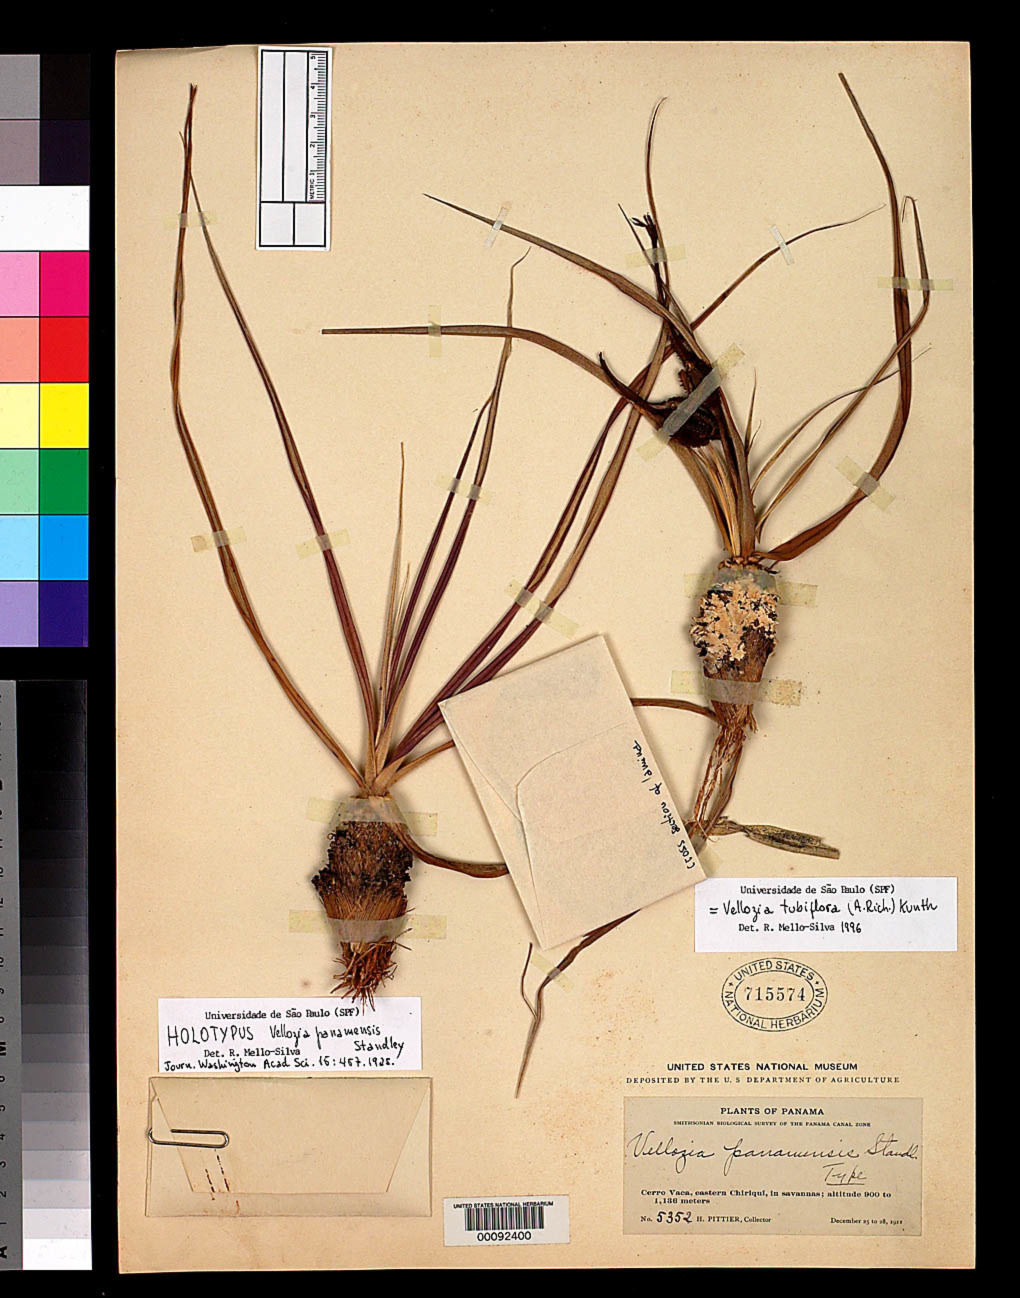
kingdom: Plantae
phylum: Tracheophyta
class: Liliopsida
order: Pandanales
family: Velloziaceae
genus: Vellozia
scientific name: Vellozia panamensis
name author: Standl.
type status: Holotype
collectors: H. F. Pittier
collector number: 5352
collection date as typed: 25 Mar 1911 to 28 Mar 1911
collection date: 1911-03-25/1911-03-28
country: Panama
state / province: Chiriquí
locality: Cerro Vaca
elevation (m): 900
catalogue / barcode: US 715574